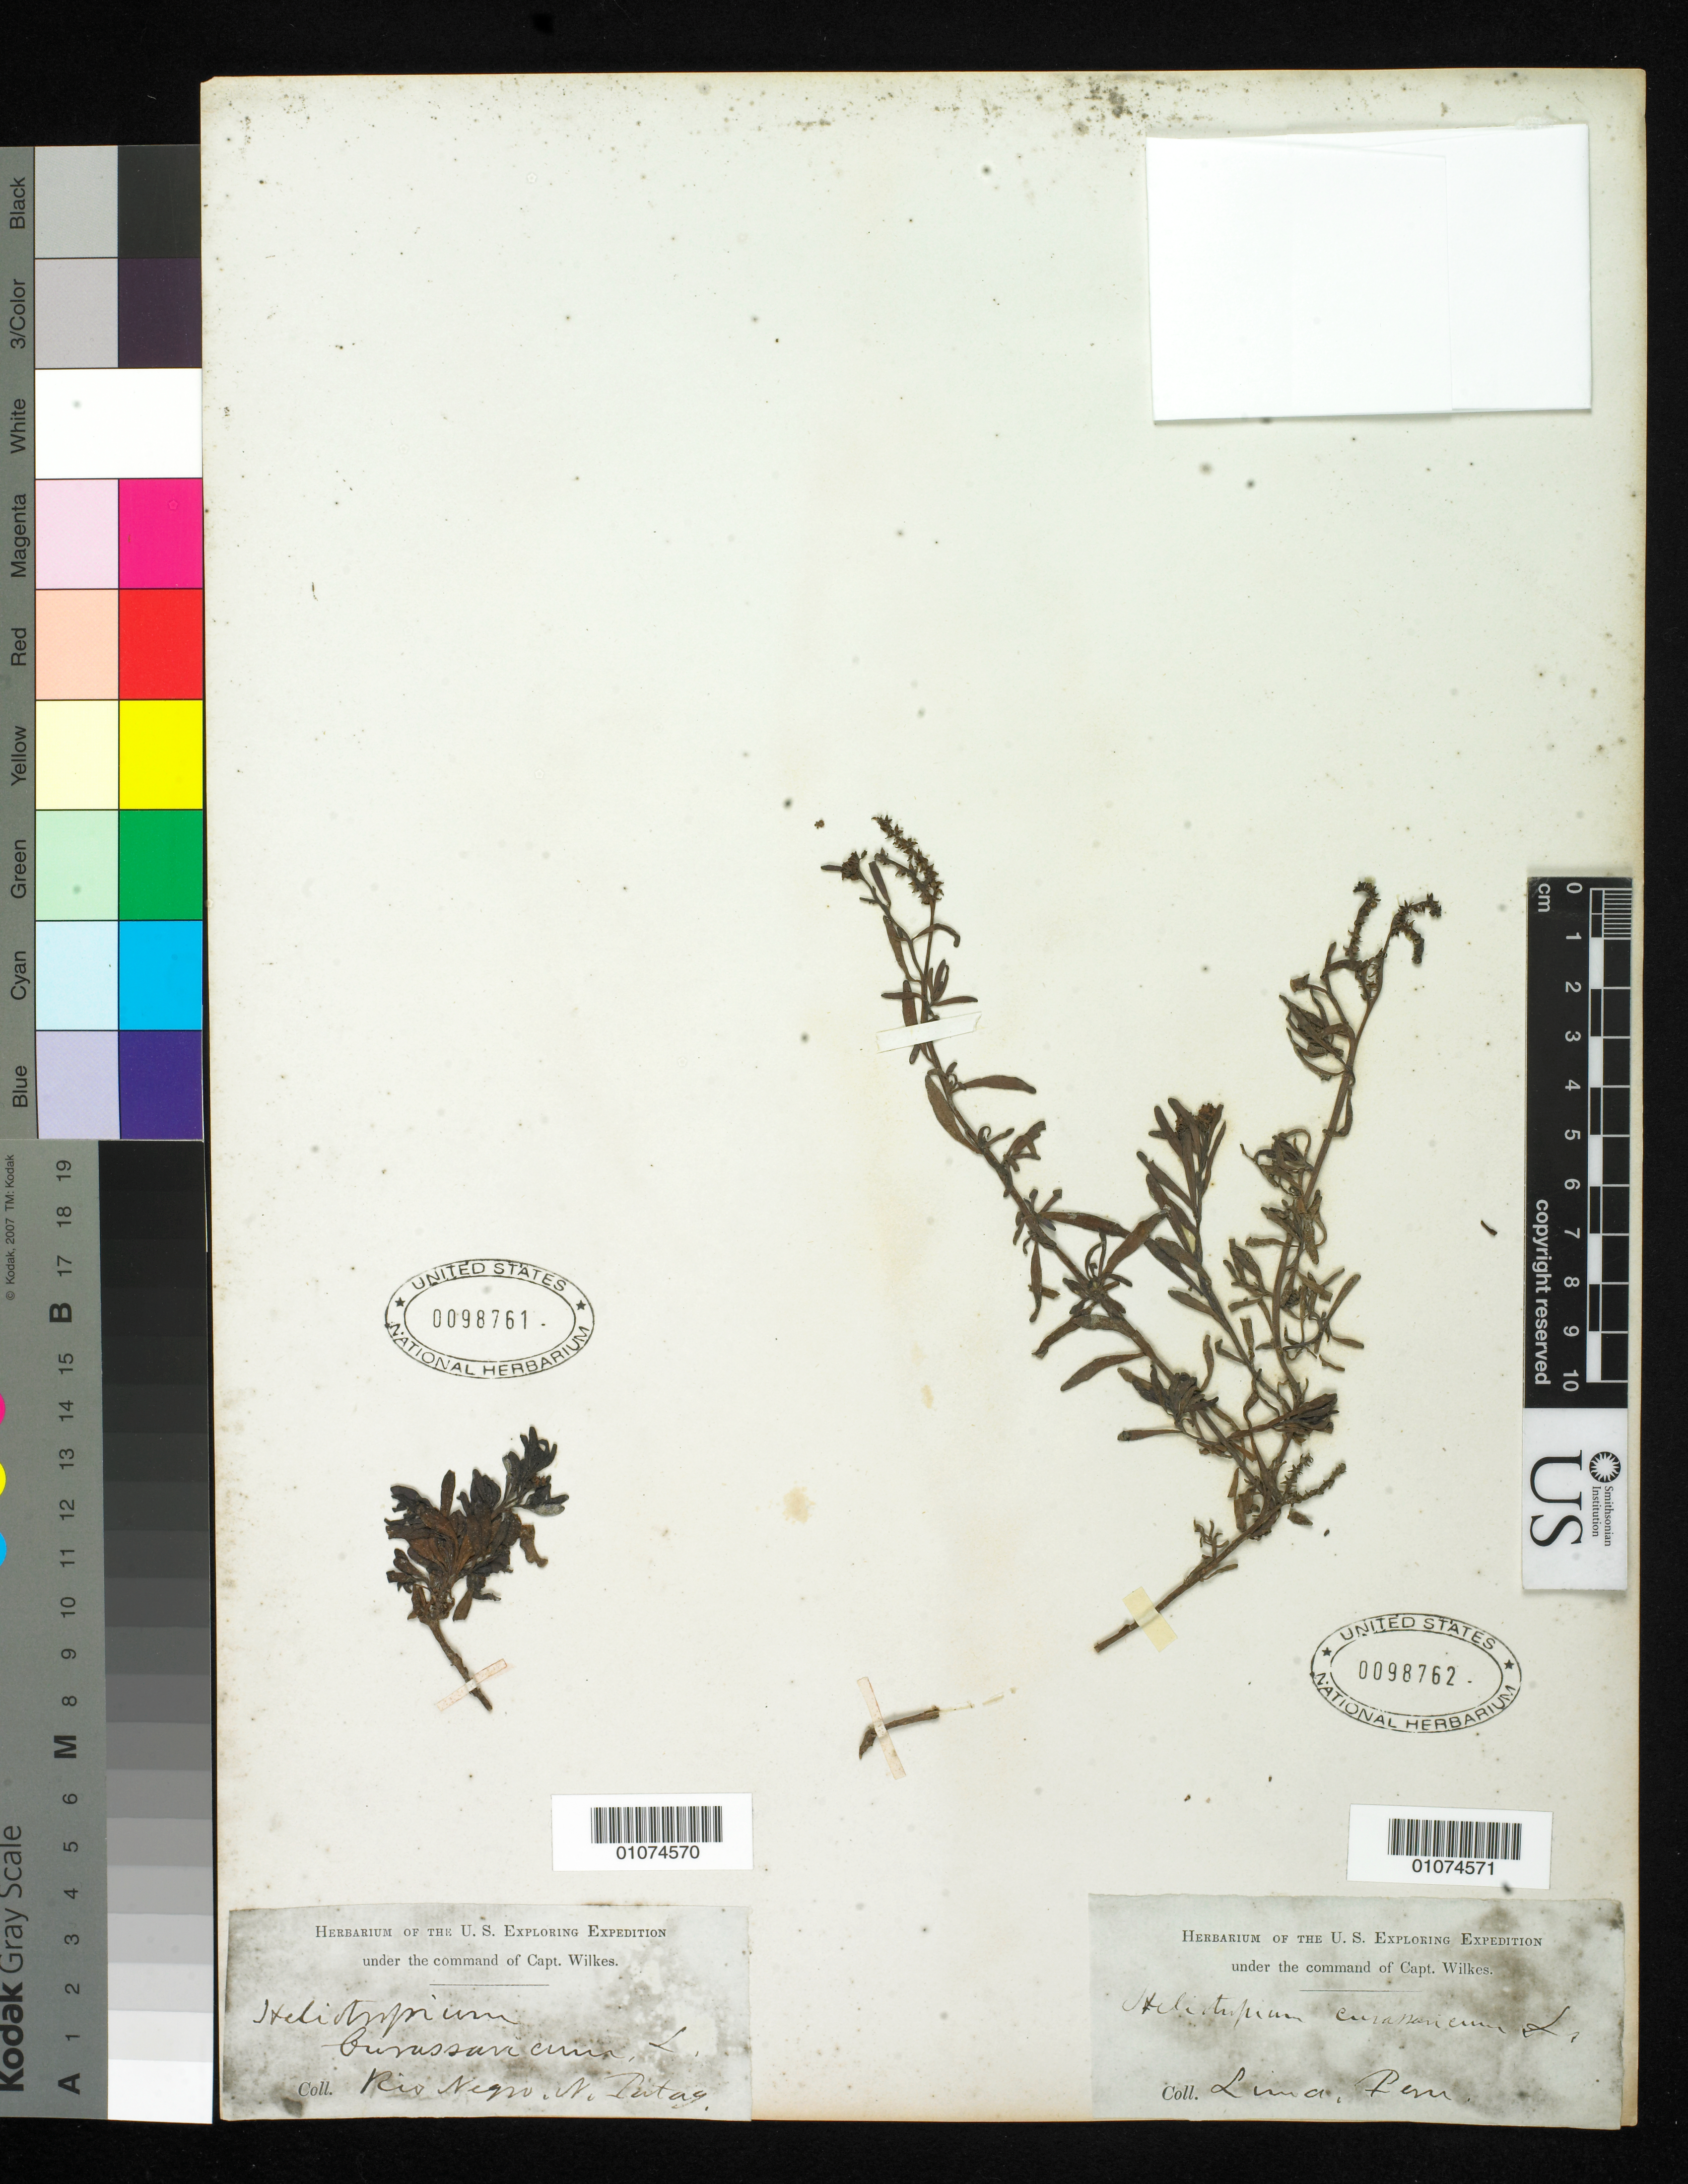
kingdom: Plantae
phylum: Tracheophyta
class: Magnoliopsida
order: Boraginales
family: Heliotropiaceae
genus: Heliotropium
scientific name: Heliotropium curassavicum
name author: L.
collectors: Wilkes Explor. Exped.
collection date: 1838/1842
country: Argentina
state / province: Río Negro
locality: Patagonia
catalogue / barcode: US 98761